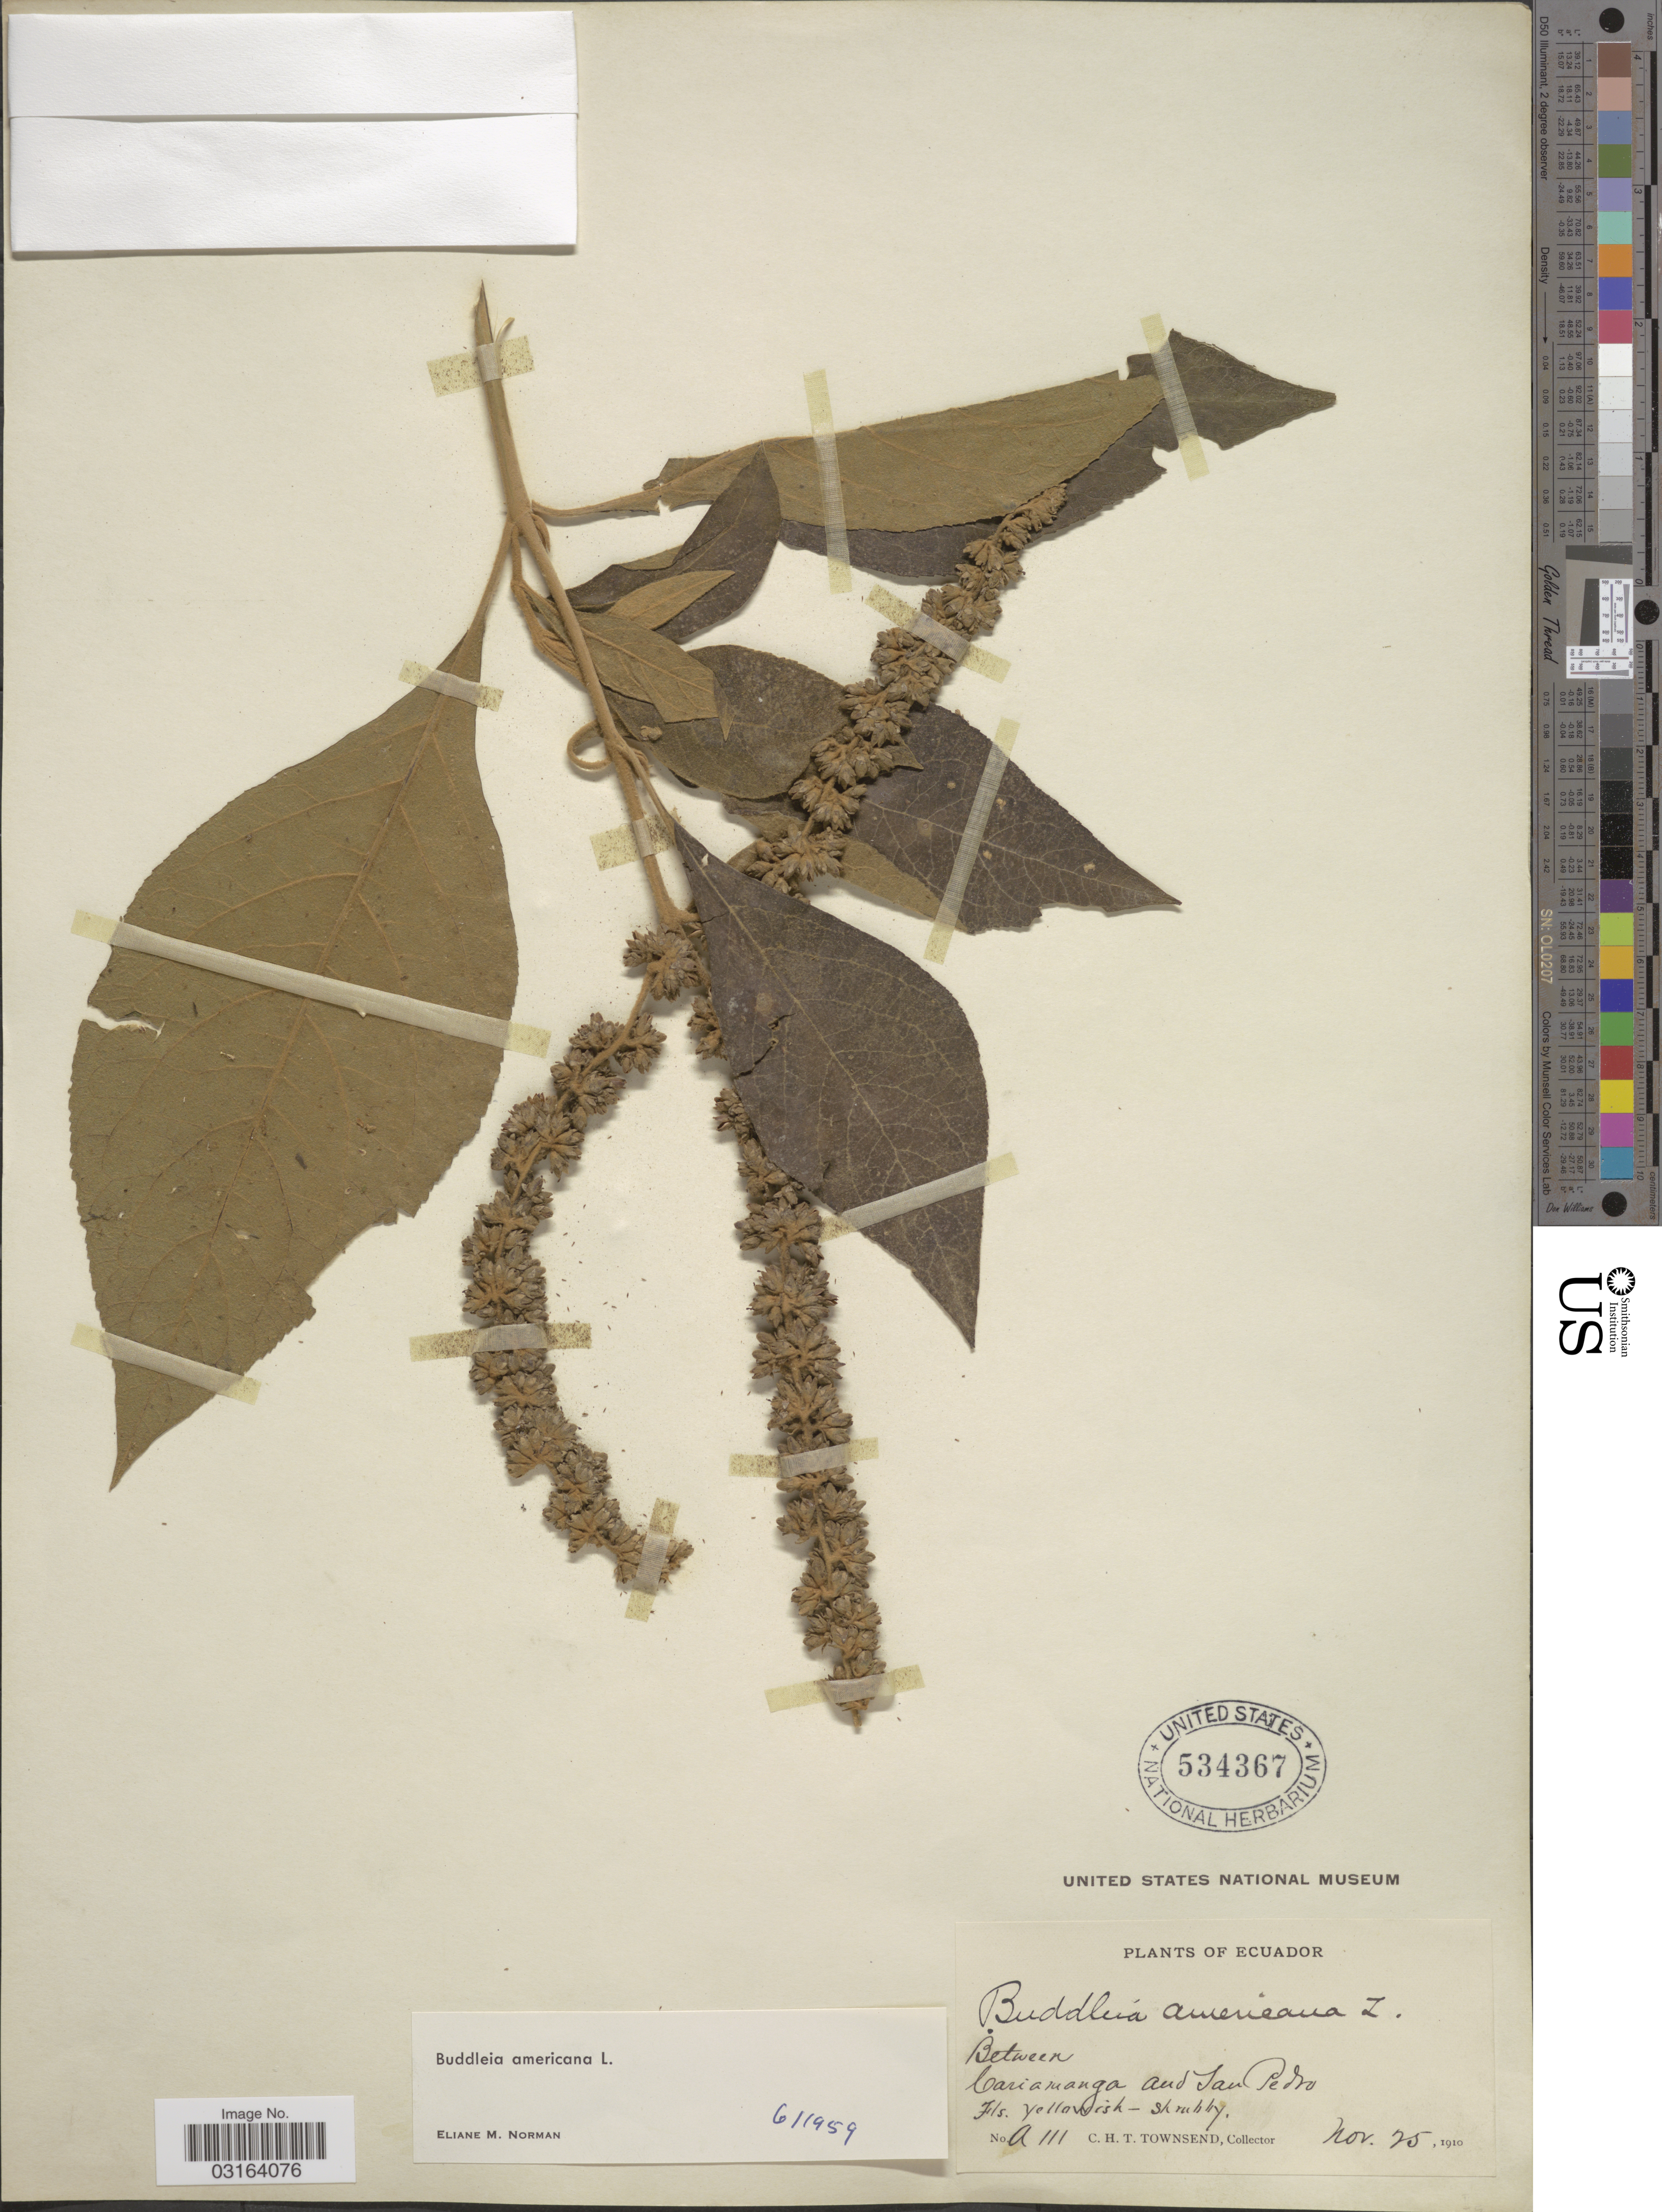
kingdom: Plantae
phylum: Tracheophyta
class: Magnoliopsida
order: Lamiales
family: Scrophulariaceae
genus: Buddleja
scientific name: Buddleja americana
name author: L.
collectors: C. H. T. Townsend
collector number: A111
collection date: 1910-11-25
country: Ecuador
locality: Between Cariamanga and San Pedro.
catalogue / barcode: US 534367